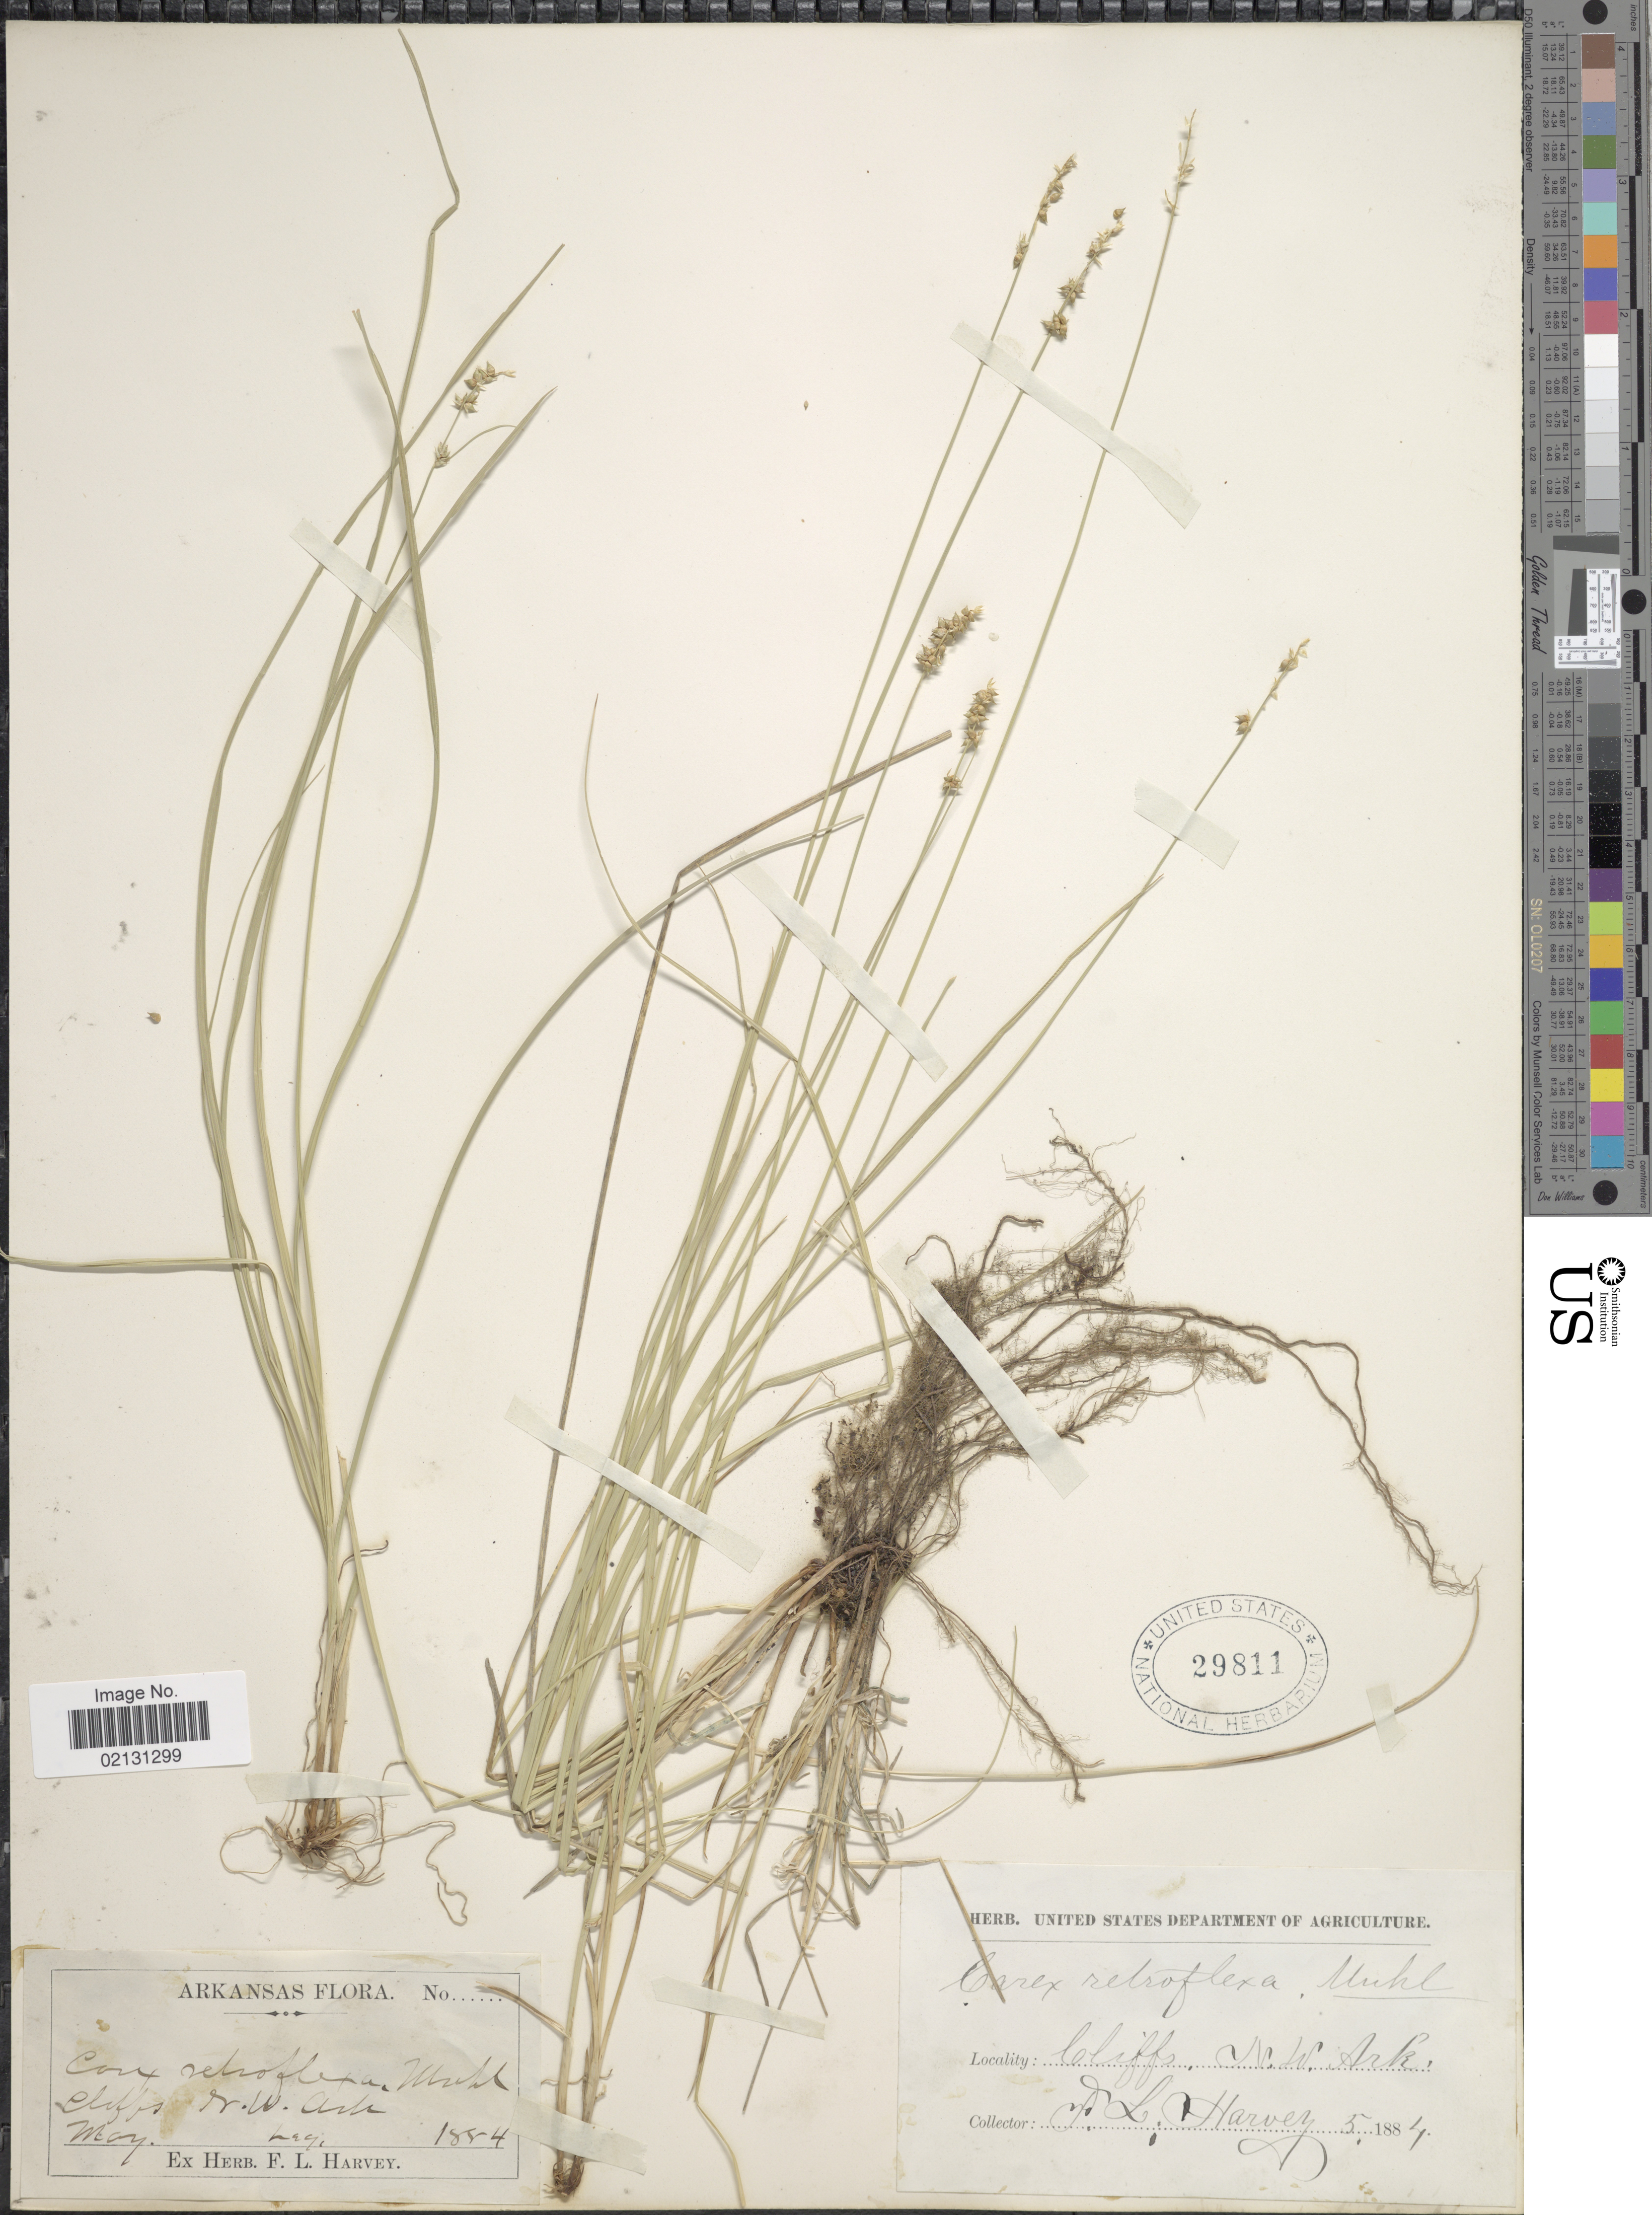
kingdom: Plantae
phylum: Tracheophyta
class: Liliopsida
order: Poales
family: Cyperaceae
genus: Carex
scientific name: Carex retroflexa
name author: Muhl. ex Willd.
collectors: F. L. Harvey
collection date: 1884-05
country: United States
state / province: Arkansas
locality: Cliffs N.W. Ark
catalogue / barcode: US 29811